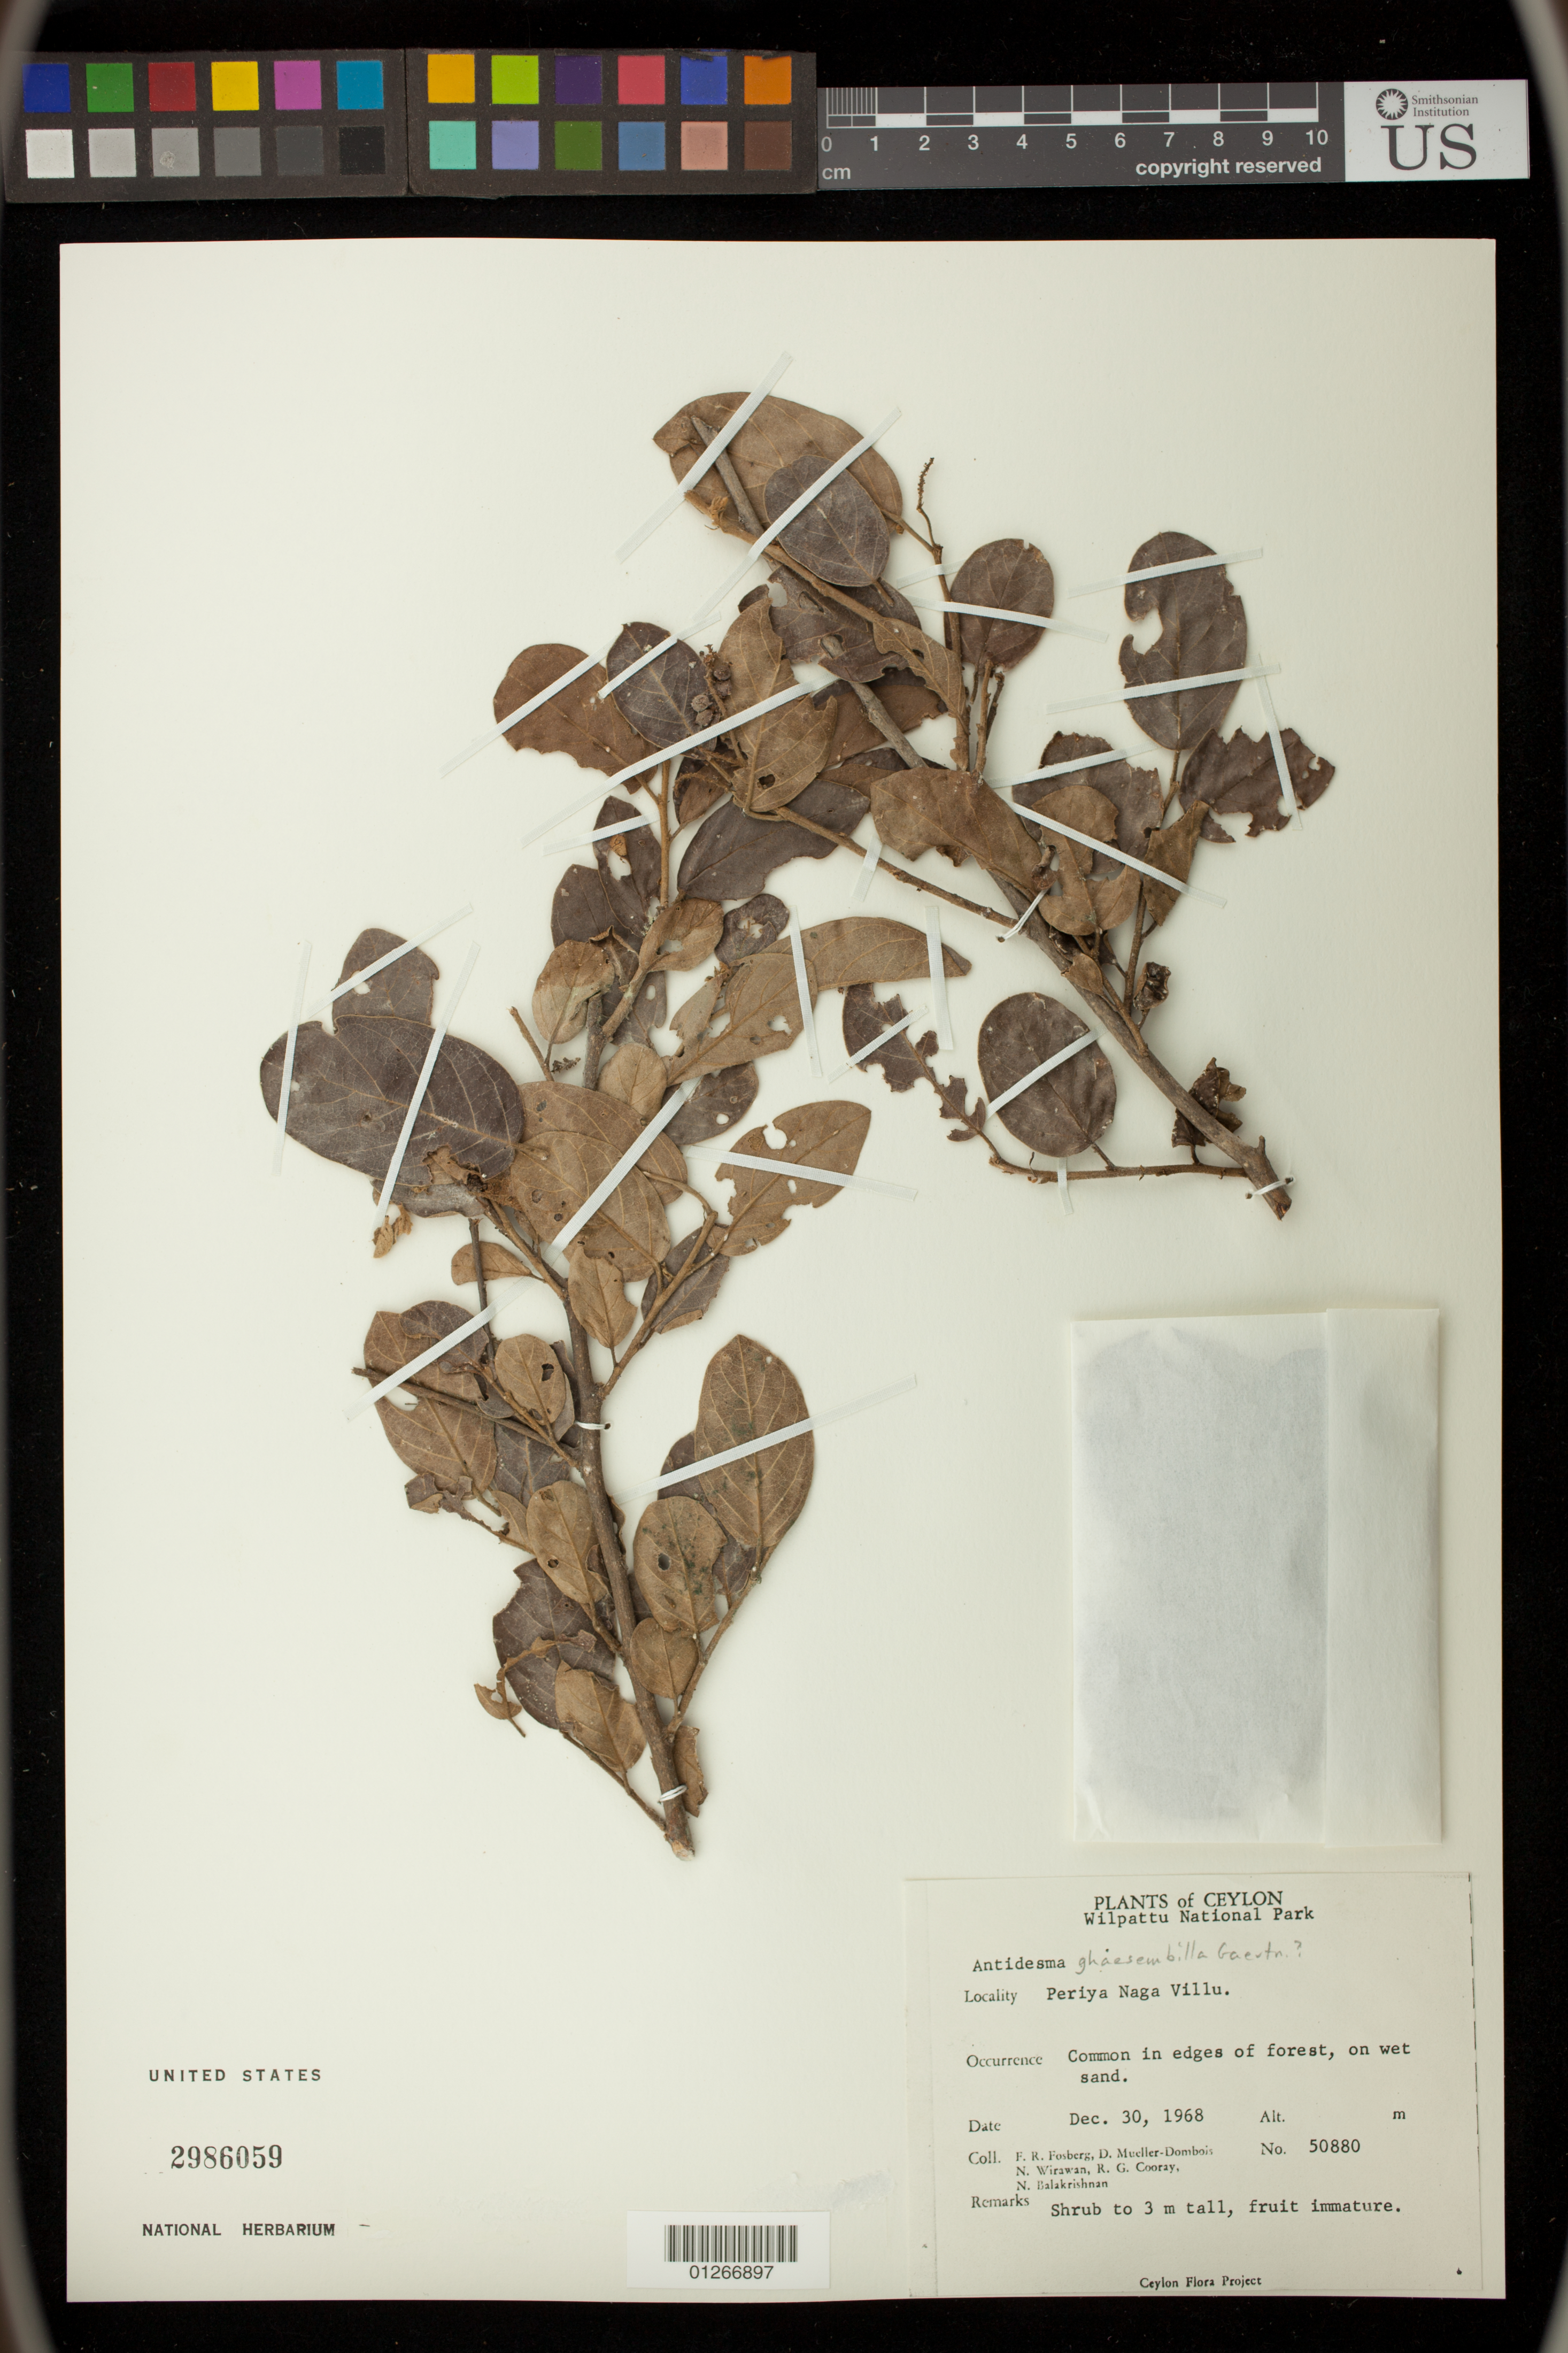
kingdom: Plantae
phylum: Tracheophyta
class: Magnoliopsida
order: Malpighiales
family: Phyllanthaceae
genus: Antidesma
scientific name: Antidesma ghaesembilla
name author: Gaertn.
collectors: F. R. Fosberg, D. Mueller-Dombois, N. Wirawan, R. Cooray & N. Balakrishnan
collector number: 50880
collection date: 1968-12-30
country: Sri Lanka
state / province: North Western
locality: Periya Naga Villu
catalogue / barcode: US 2986059